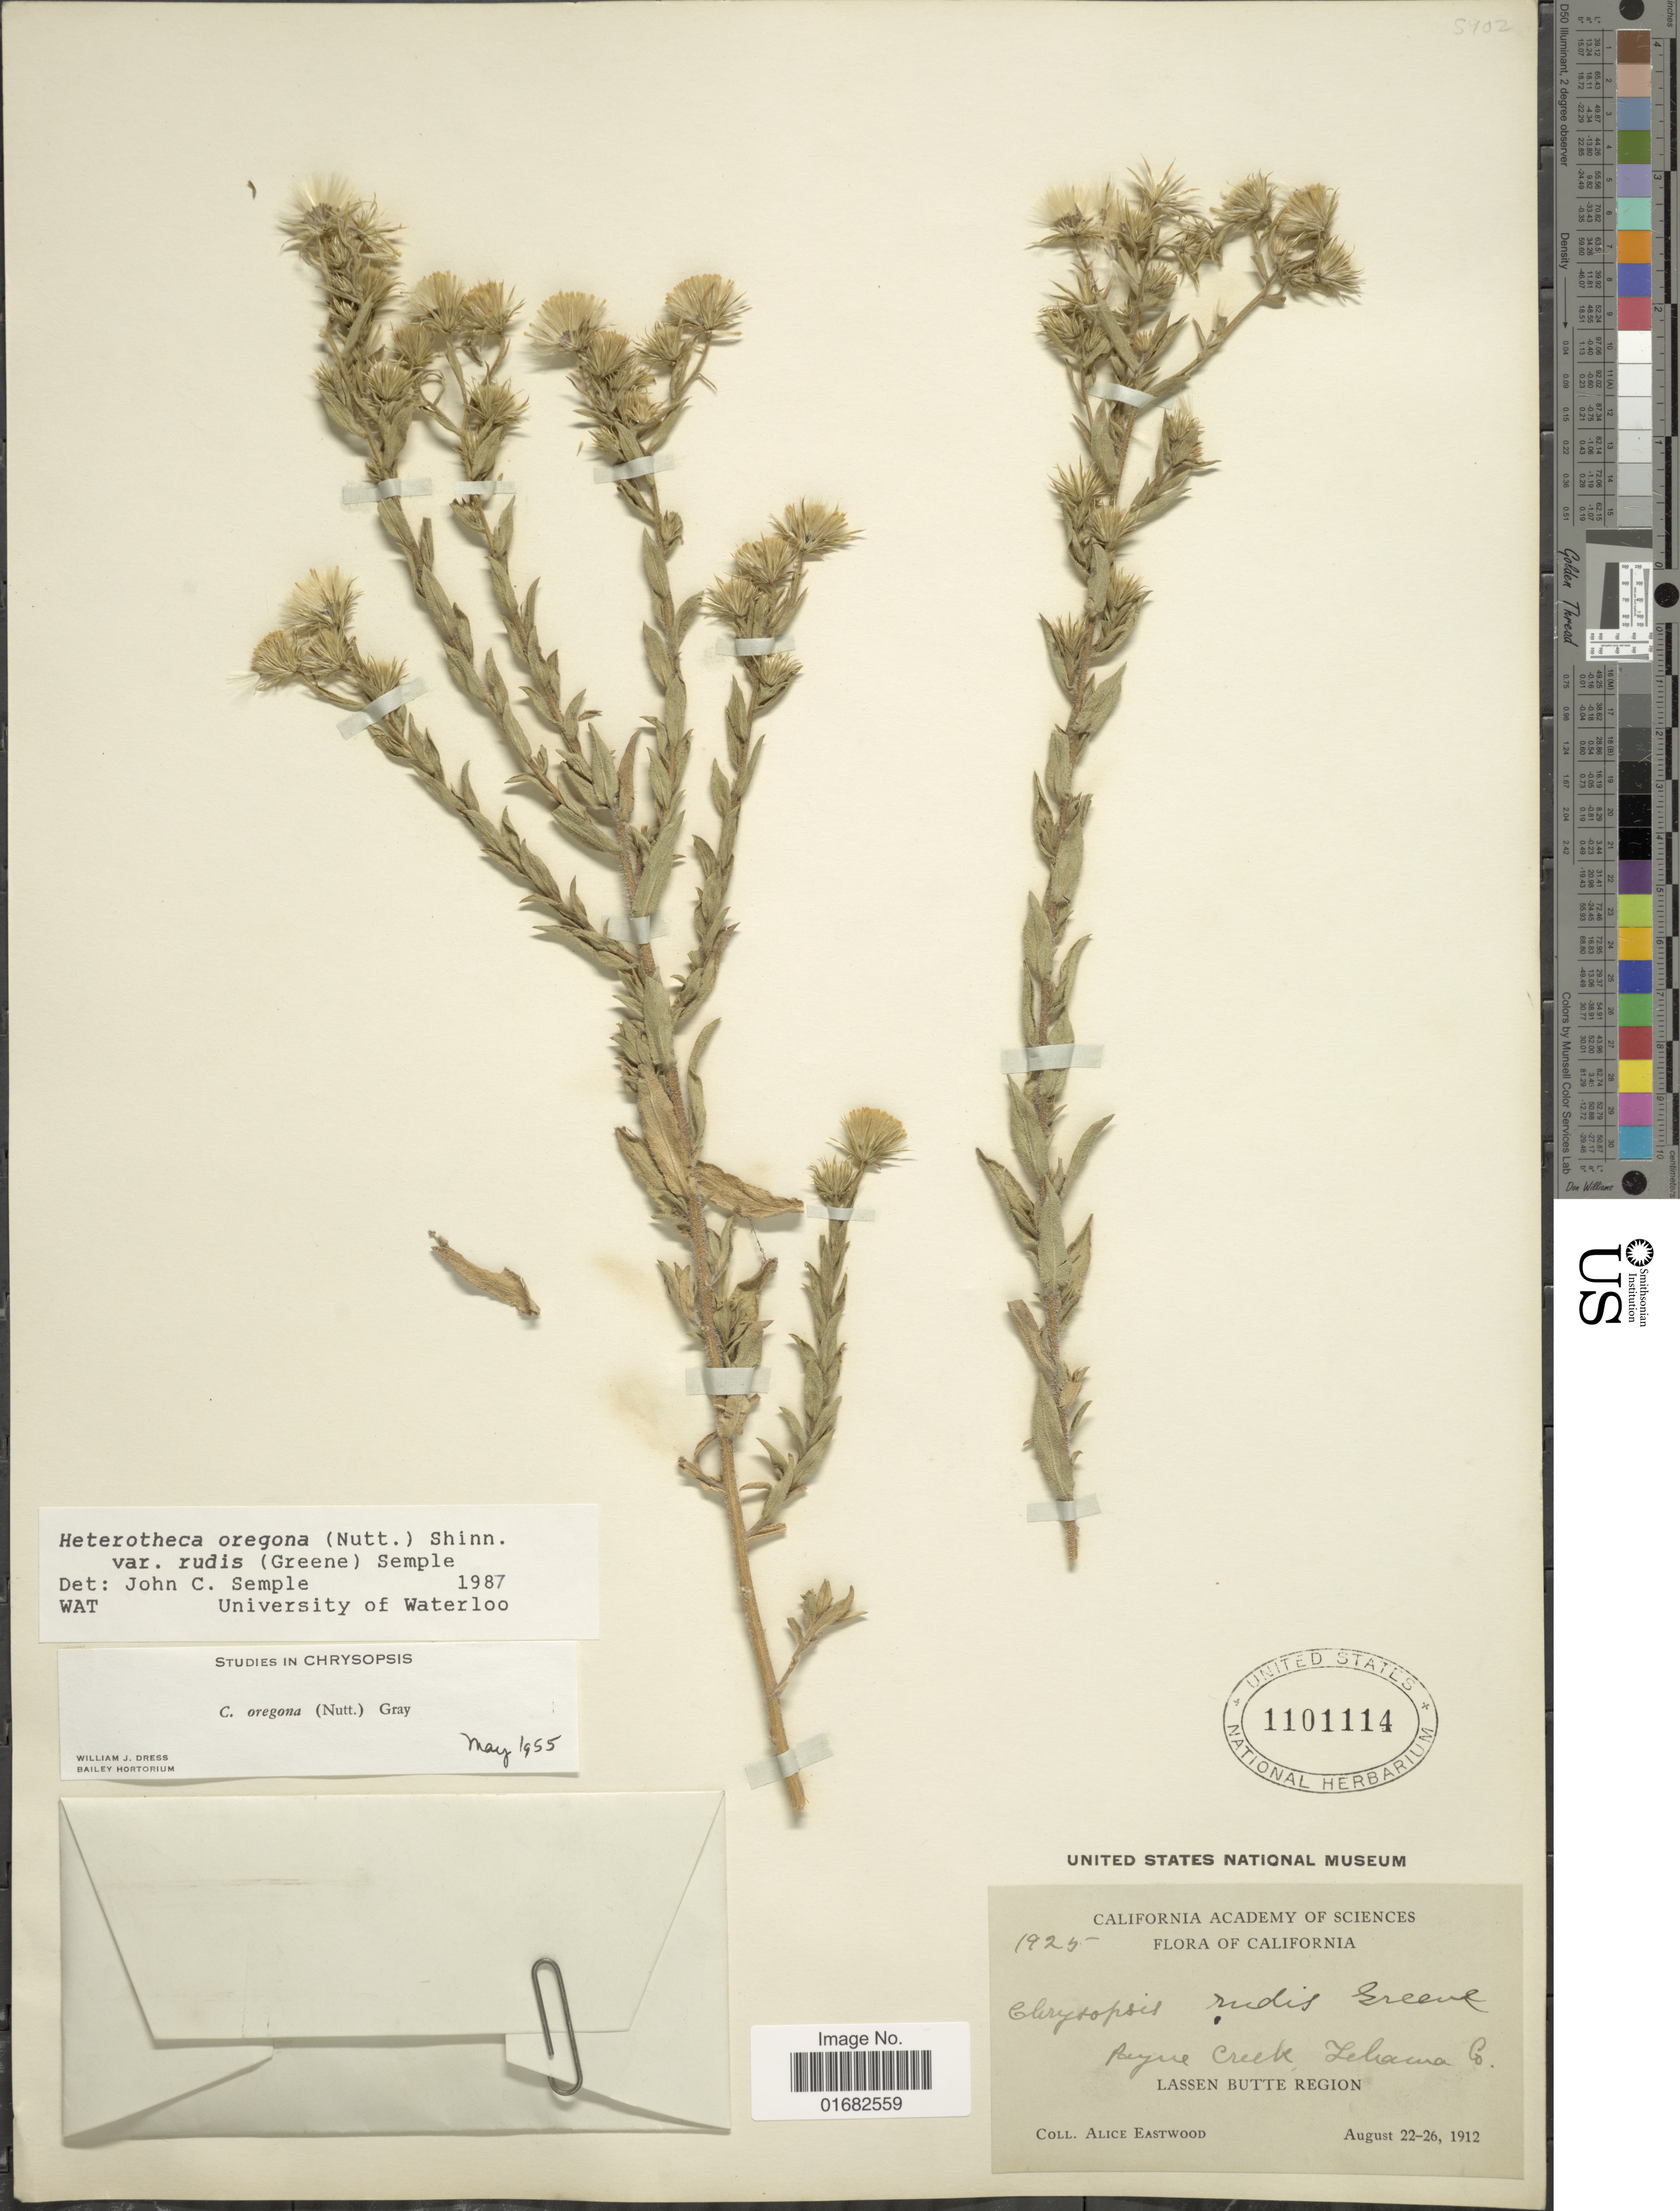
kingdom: Plantae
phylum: Tracheophyta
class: Magnoliopsida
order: Asterales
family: Asteraceae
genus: Heterotheca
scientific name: Heterotheca oregona var. rudis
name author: (Greene) Semple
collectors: A. Eastwood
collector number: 1925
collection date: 1912-08-22/1912-08-26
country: United States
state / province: California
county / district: Tehama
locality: Payne Creek, Tehama Co. Lassen Butte Region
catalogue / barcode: US 1101114